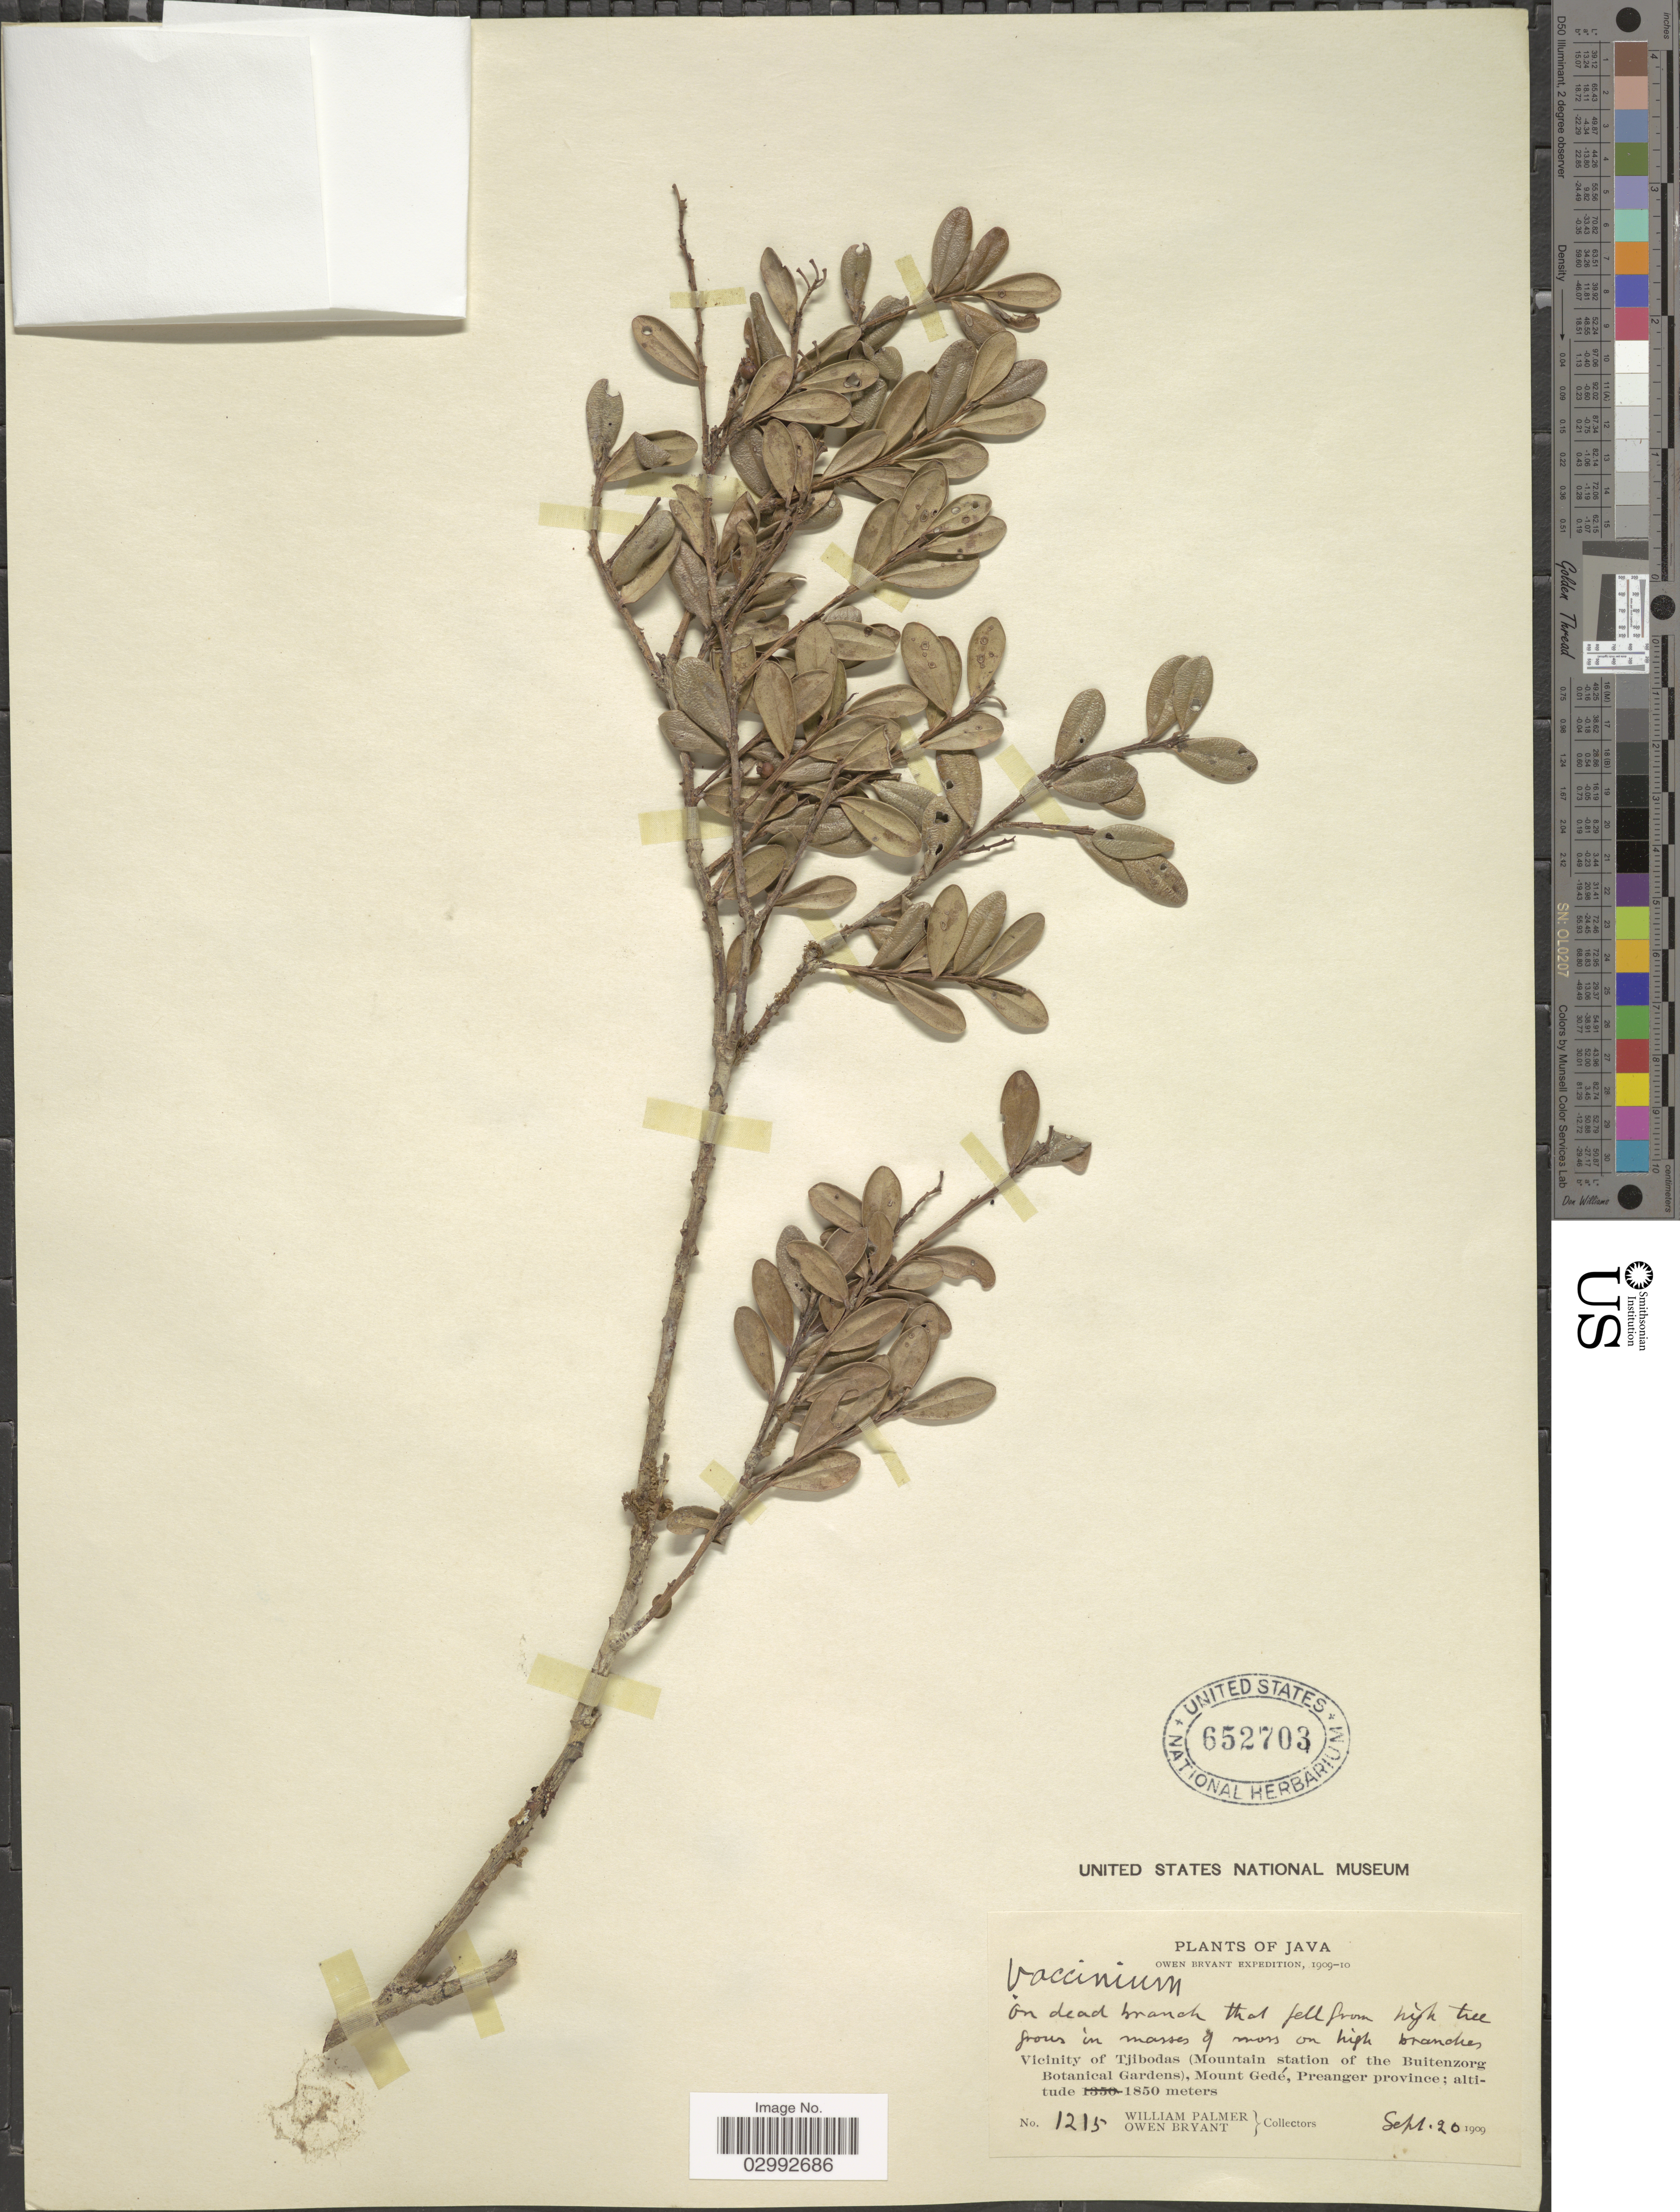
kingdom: Plantae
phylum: Tracheophyta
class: Magnoliopsida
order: Ericales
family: Ericaceae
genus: Vaccinium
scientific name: Vaccinium sp.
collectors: W. Palmer & O. Bryant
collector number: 1215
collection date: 1909-09-20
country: Indonesia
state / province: Java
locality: Vicinity of Tjibodas (Mountain station of the Buitenzorg Botanical Gardens), Mount Gedé, Preanger province.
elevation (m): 1850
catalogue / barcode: US 652703